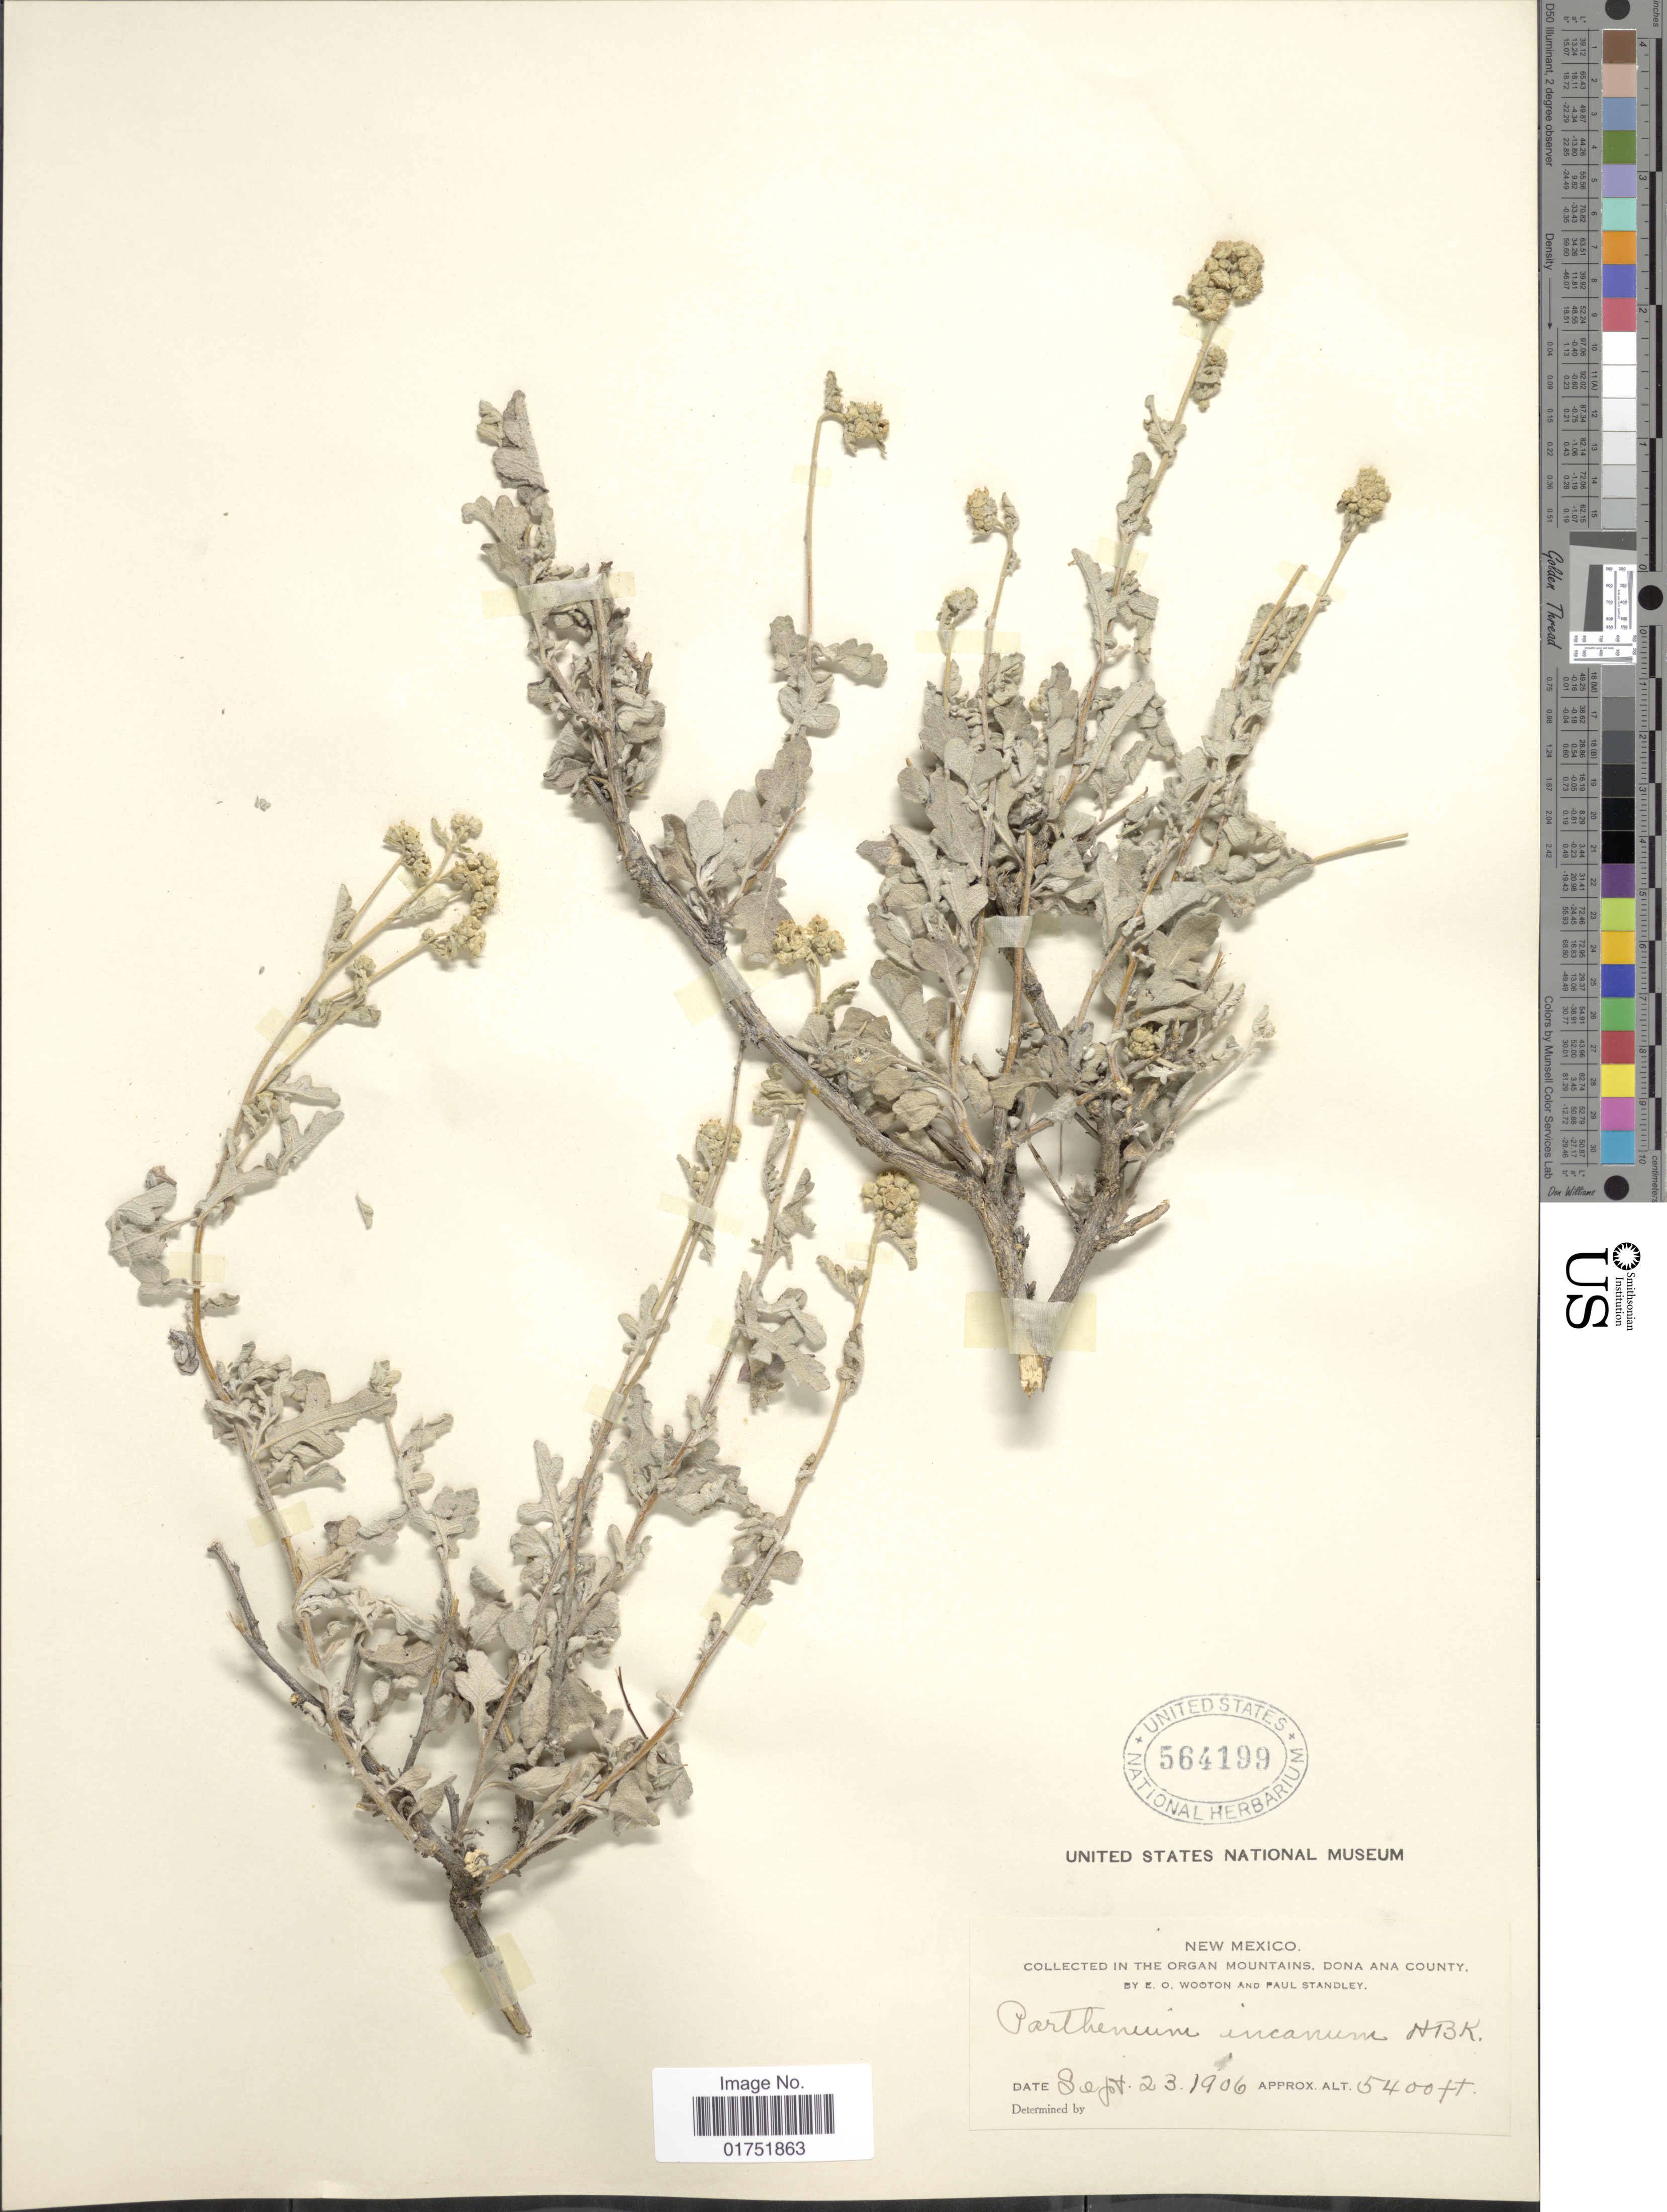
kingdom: Plantae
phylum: Tracheophyta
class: Magnoliopsida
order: Asterales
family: Asteraceae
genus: Parthenium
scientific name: Parthenium incanum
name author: Kunth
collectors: E. O. Wooton & P. C. Standley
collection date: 1906-09-23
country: United States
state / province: New Mexico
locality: Organ Mountains, Dona Ana County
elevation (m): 1646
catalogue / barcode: US 564199